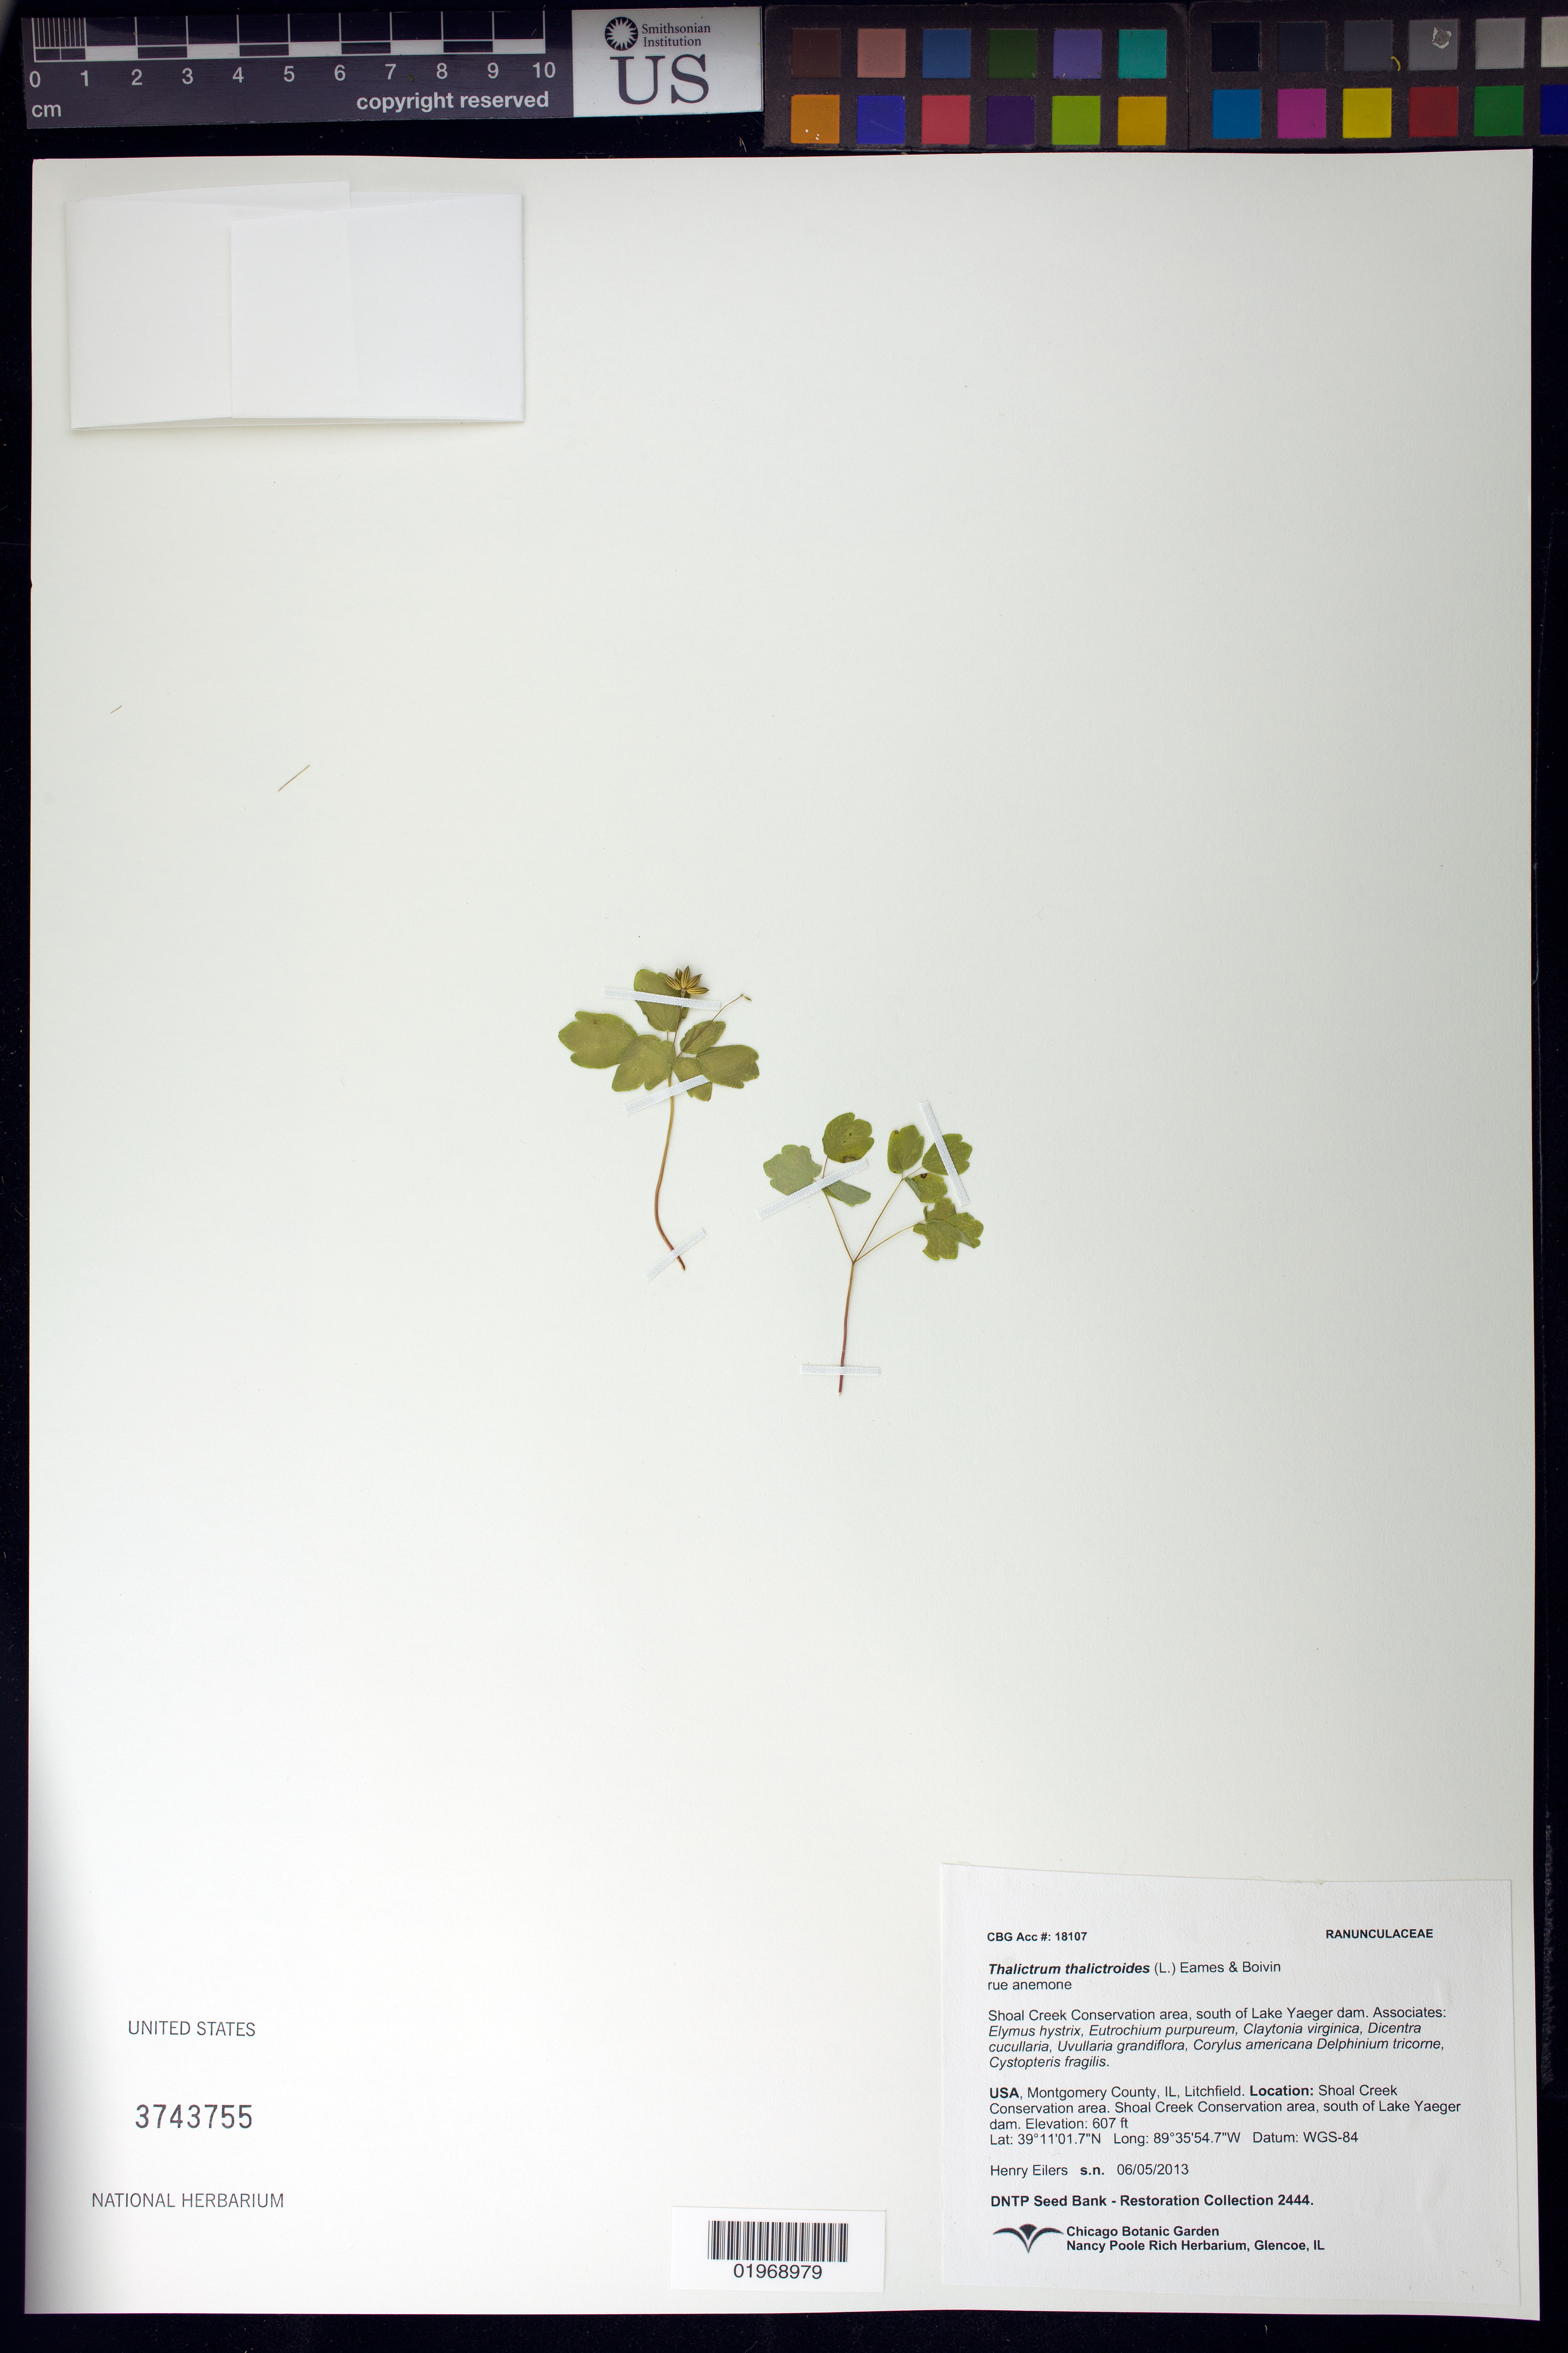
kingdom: Plantae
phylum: Tracheophyta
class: Magnoliopsida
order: Ranunculales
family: Ranunculaceae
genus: Thalictrum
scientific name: Thalictrum thalictroides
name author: (L.) A.J. Eames & B. Boivin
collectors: H. Eilers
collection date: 2013-06-05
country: United States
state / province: Illinois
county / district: Montgomery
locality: Litchfield, S Lake Yaeger dam, Shoal Creek Conservation area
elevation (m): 185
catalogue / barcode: US 3743755